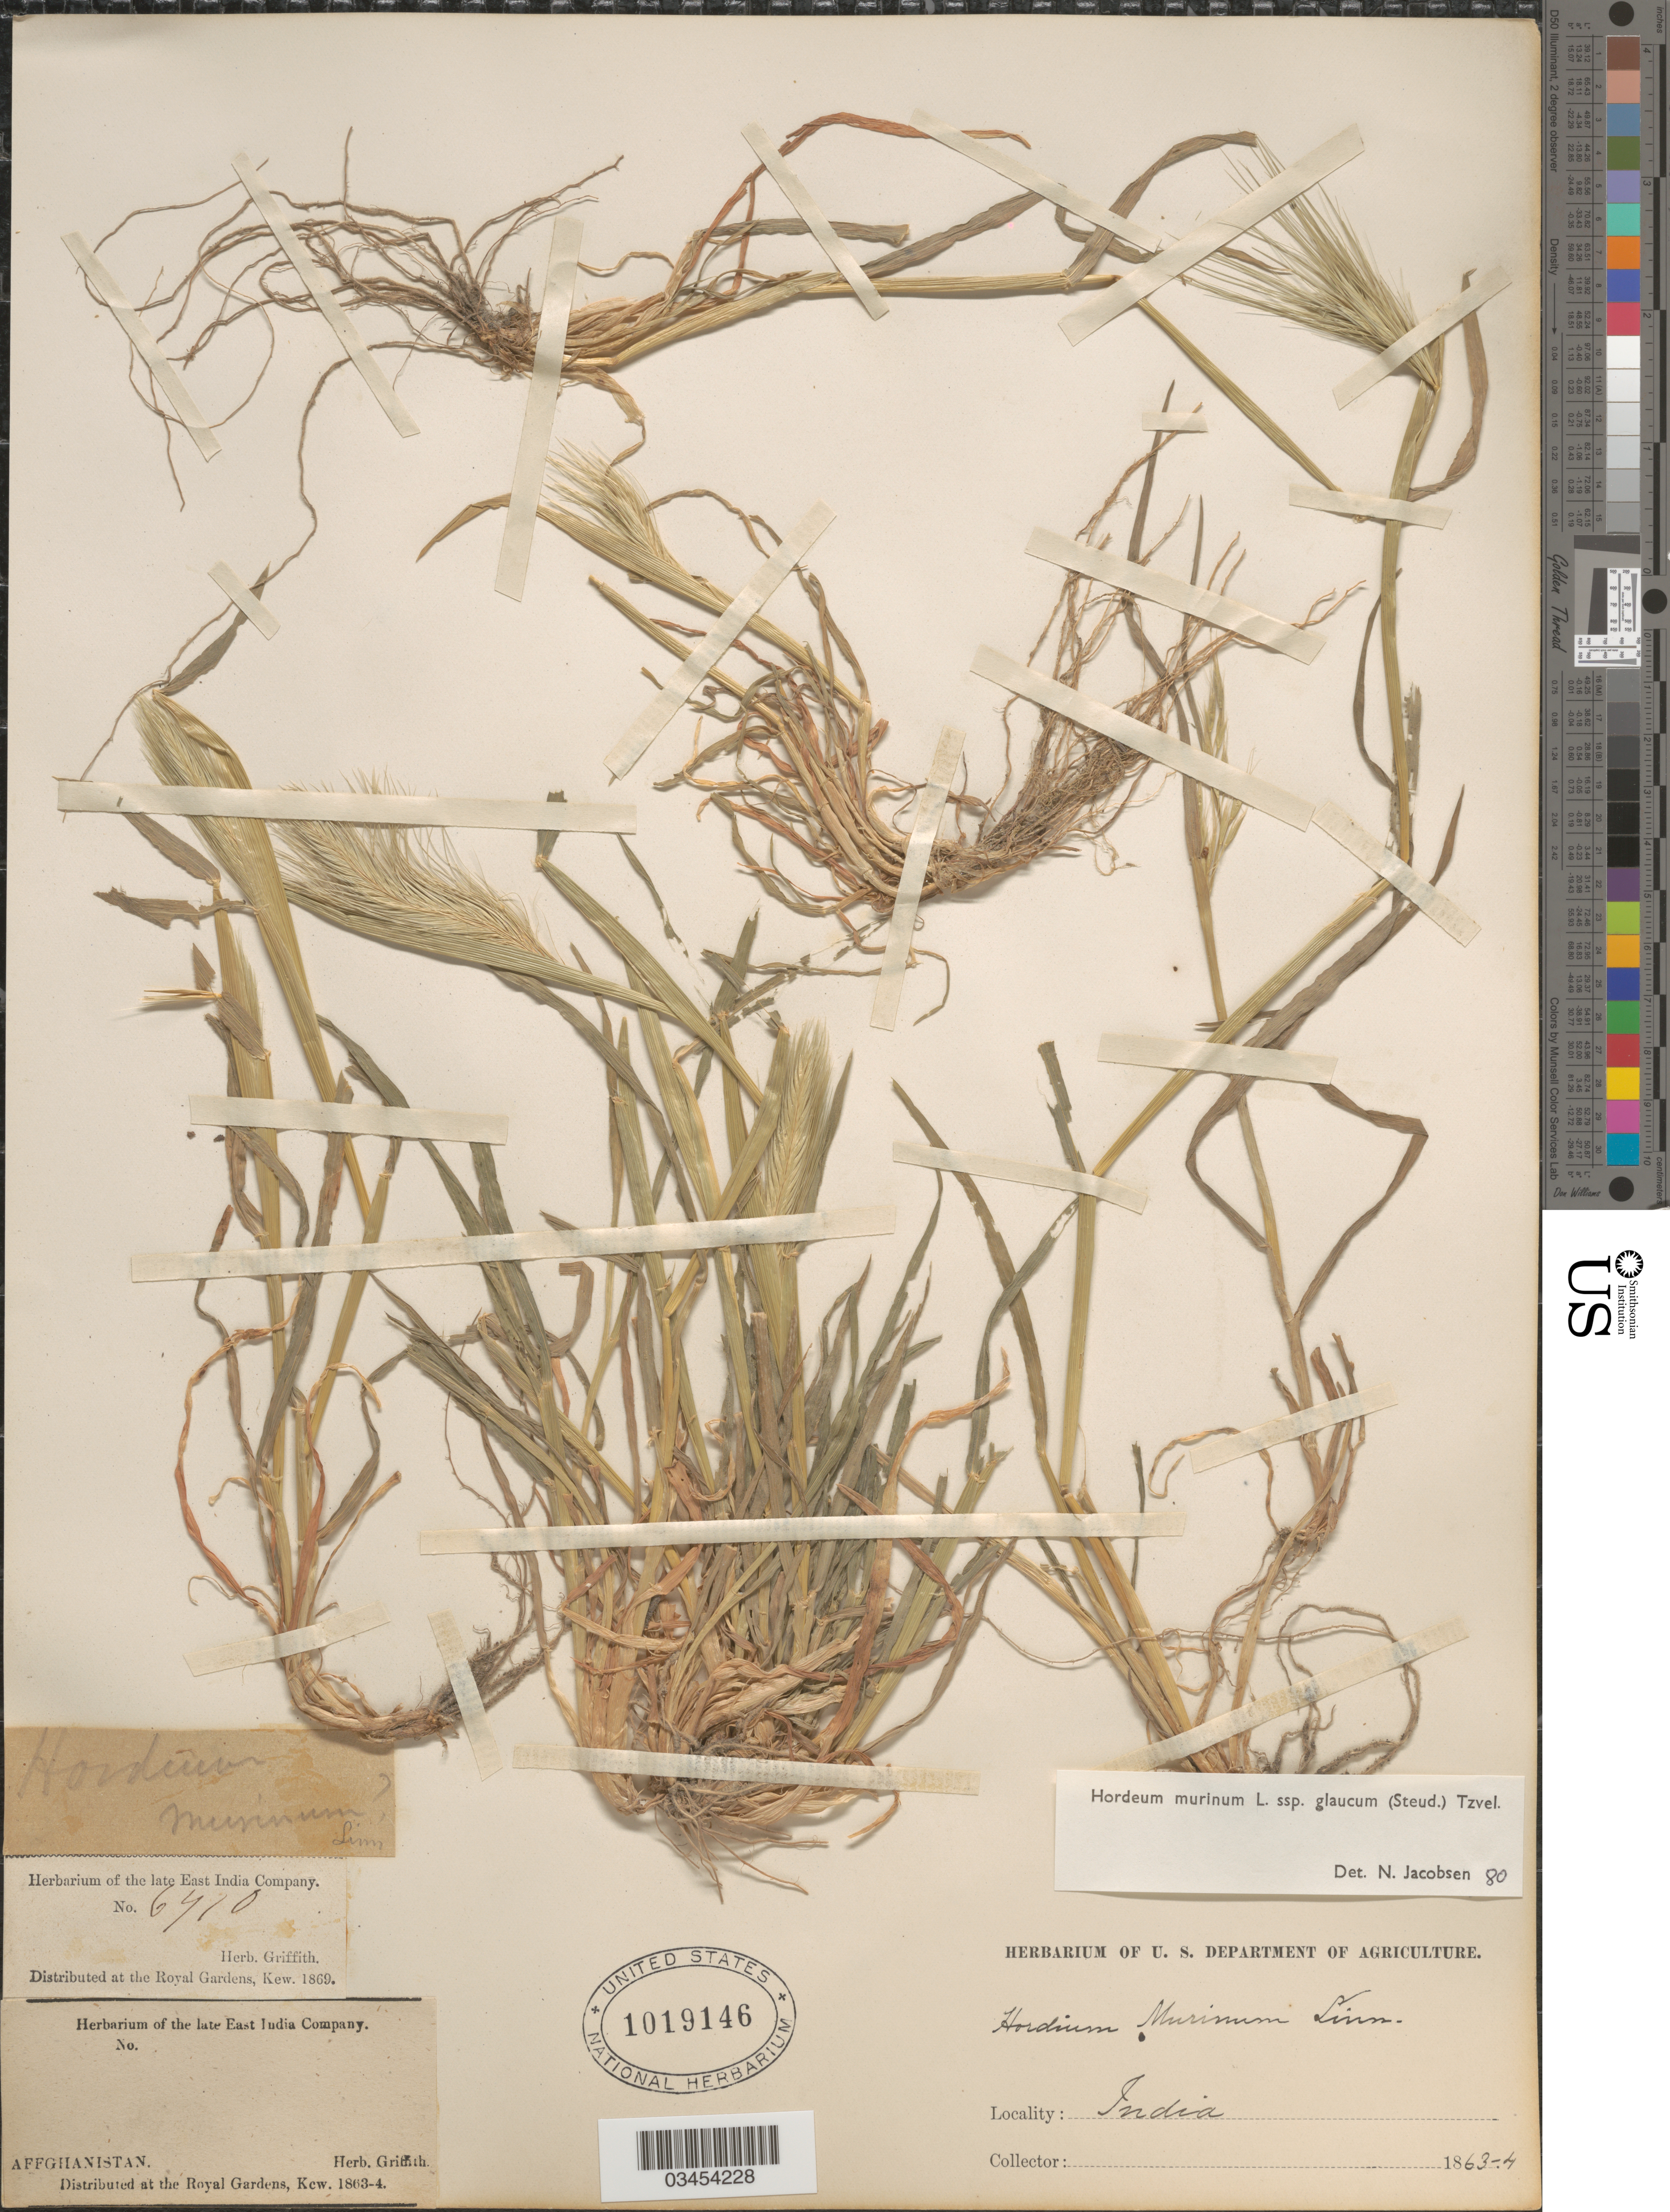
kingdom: Plantae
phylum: Tracheophyta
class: Liliopsida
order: Poales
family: Poaceae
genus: Hordeum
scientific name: Hordeum murinum subsp. glaucum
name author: (Steud.) Tzvelev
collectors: ex herb. Griffith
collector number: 6710*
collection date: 1863/1864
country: Afghanistan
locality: Affghanistan.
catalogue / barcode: US 1019146